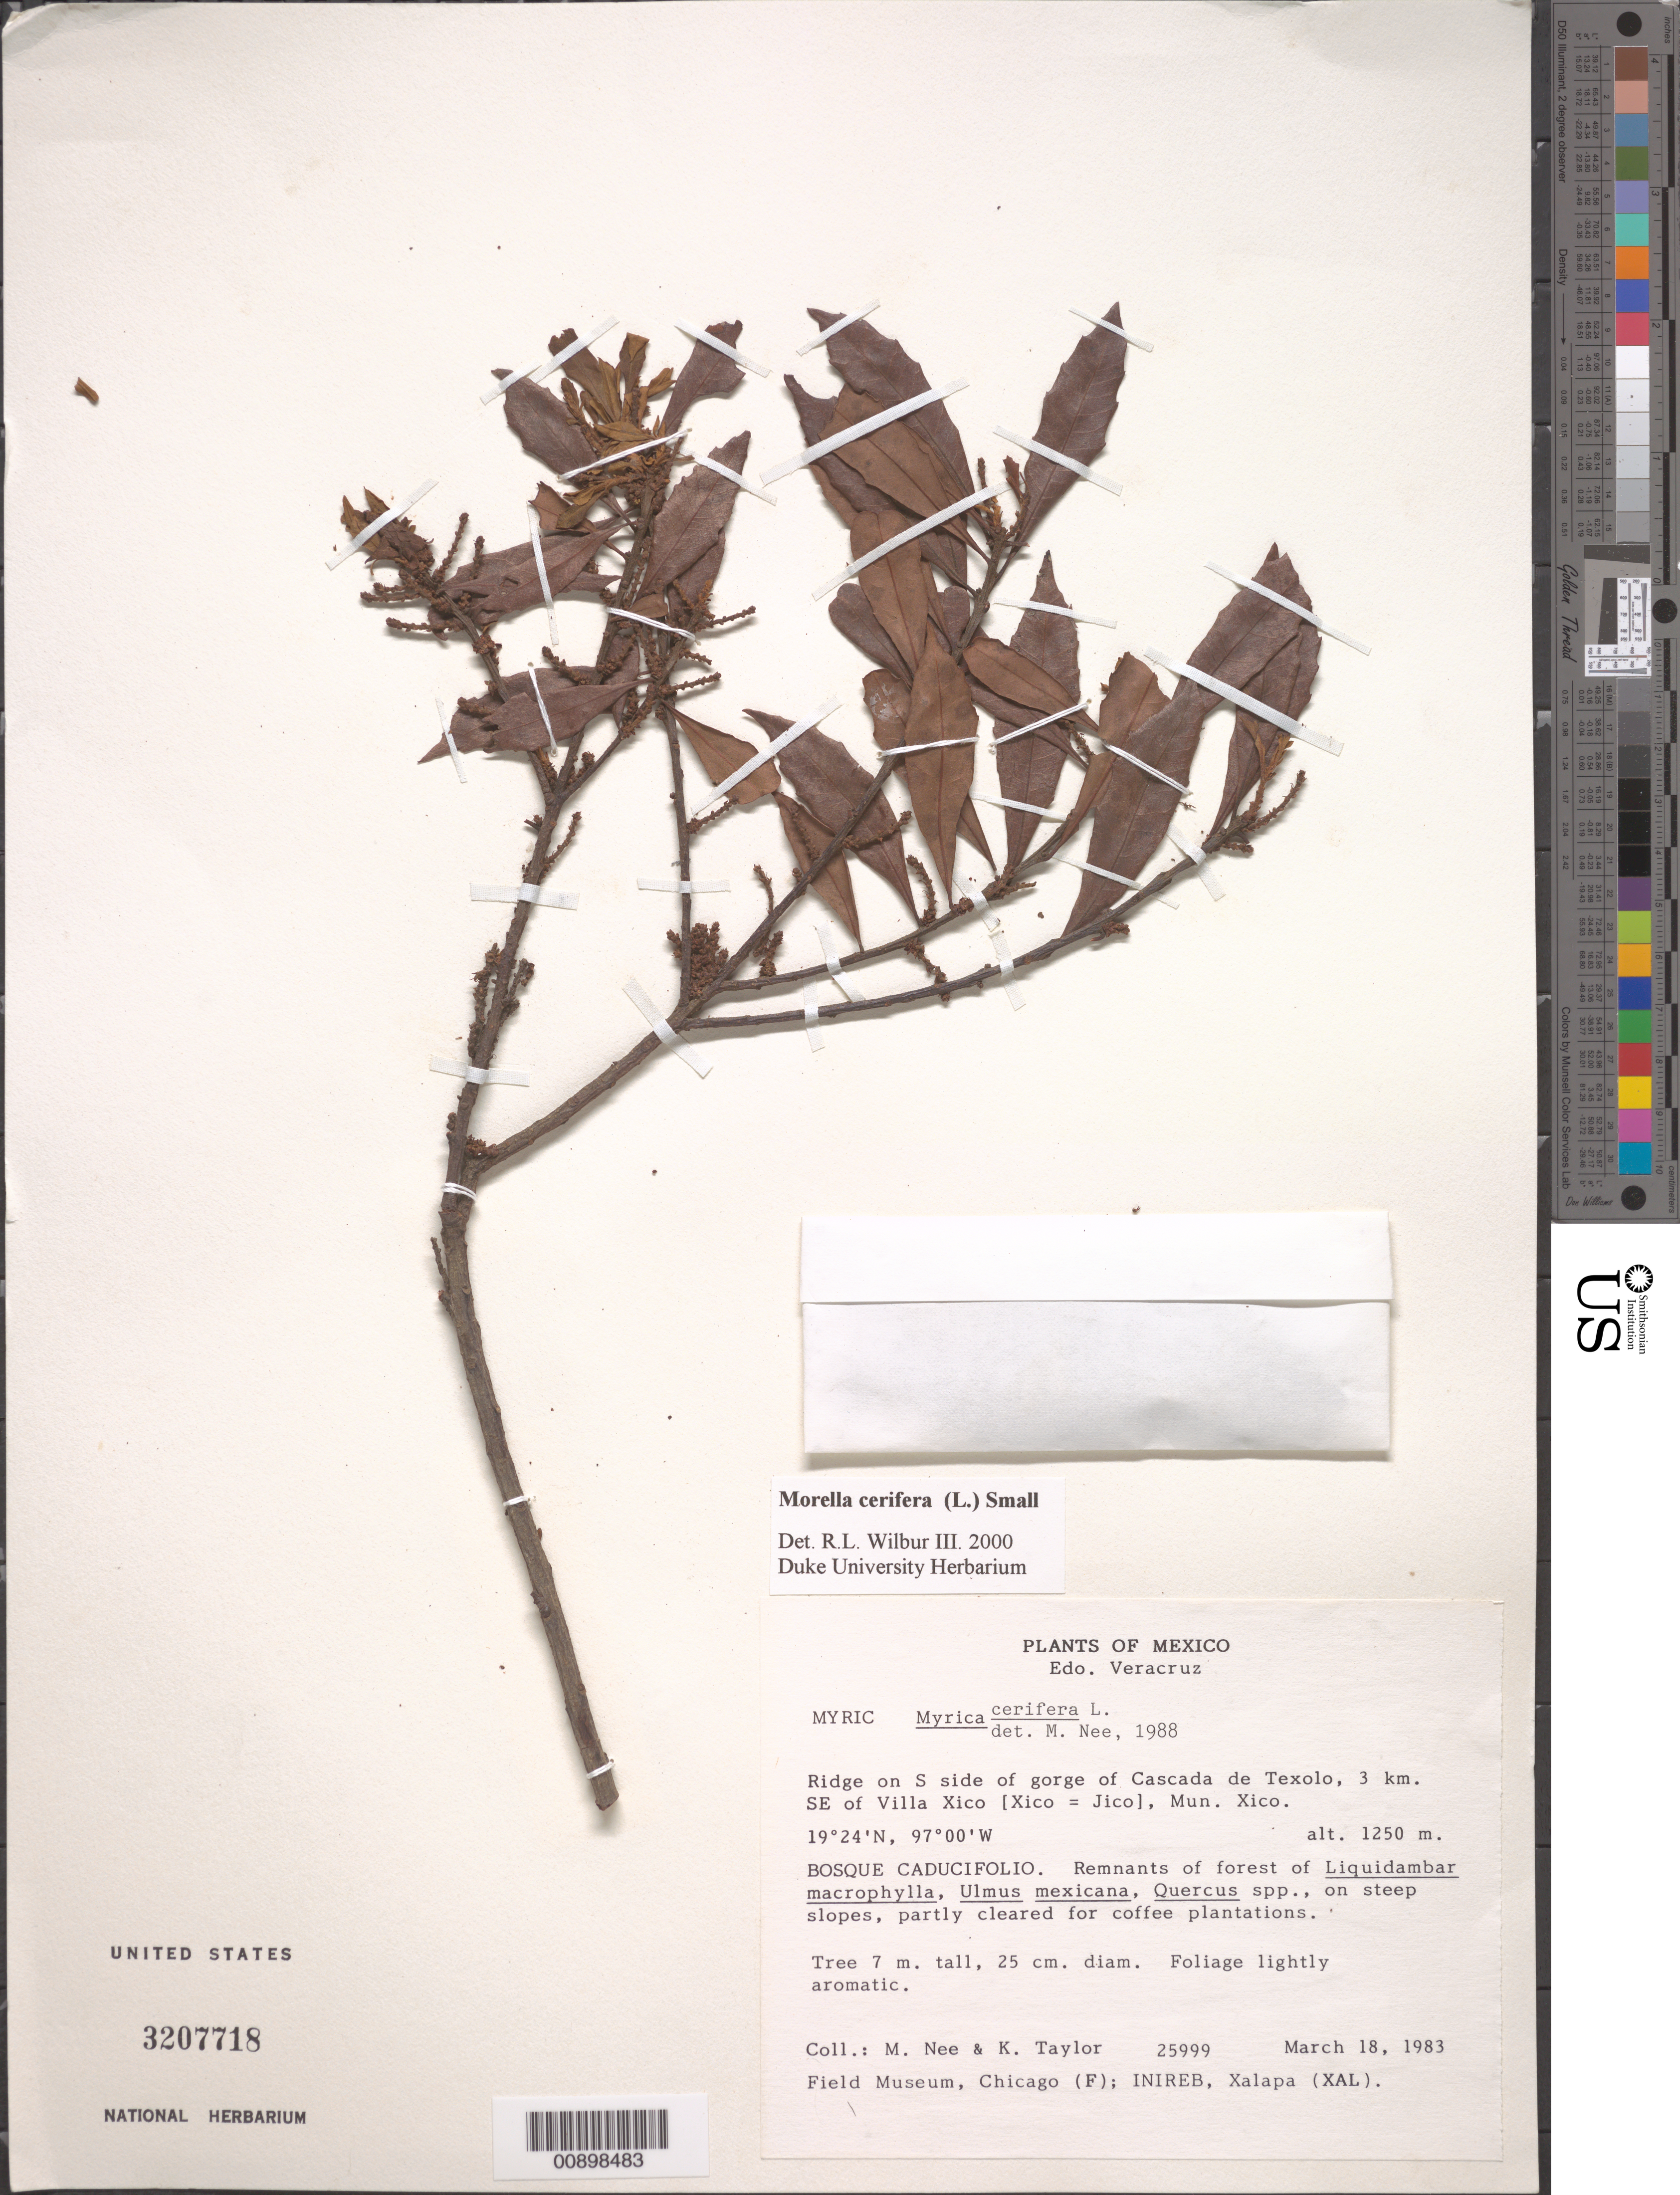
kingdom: Plantae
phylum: Tracheophyta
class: Magnoliopsida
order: Fagales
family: Myricaceae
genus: Morella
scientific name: Morella cerifera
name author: (L.) Small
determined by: Wilbur, R. L.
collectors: M. Nee & K. Taylor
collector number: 25999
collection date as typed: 18 Mar 1983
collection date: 1983-03-18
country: Mexico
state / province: Veracruz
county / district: Jico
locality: Ridge on S side of gorge of Cascada de Texolo, 3 km. SE of Villa Xico [Xico = Jico], Mun. Xico, Veracruz.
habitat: Bosque caducifolio. On steep slopes, partly cleared for coffee plantations. Remnants of forest of Liquidambar macrophylla ..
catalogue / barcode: US 3207718